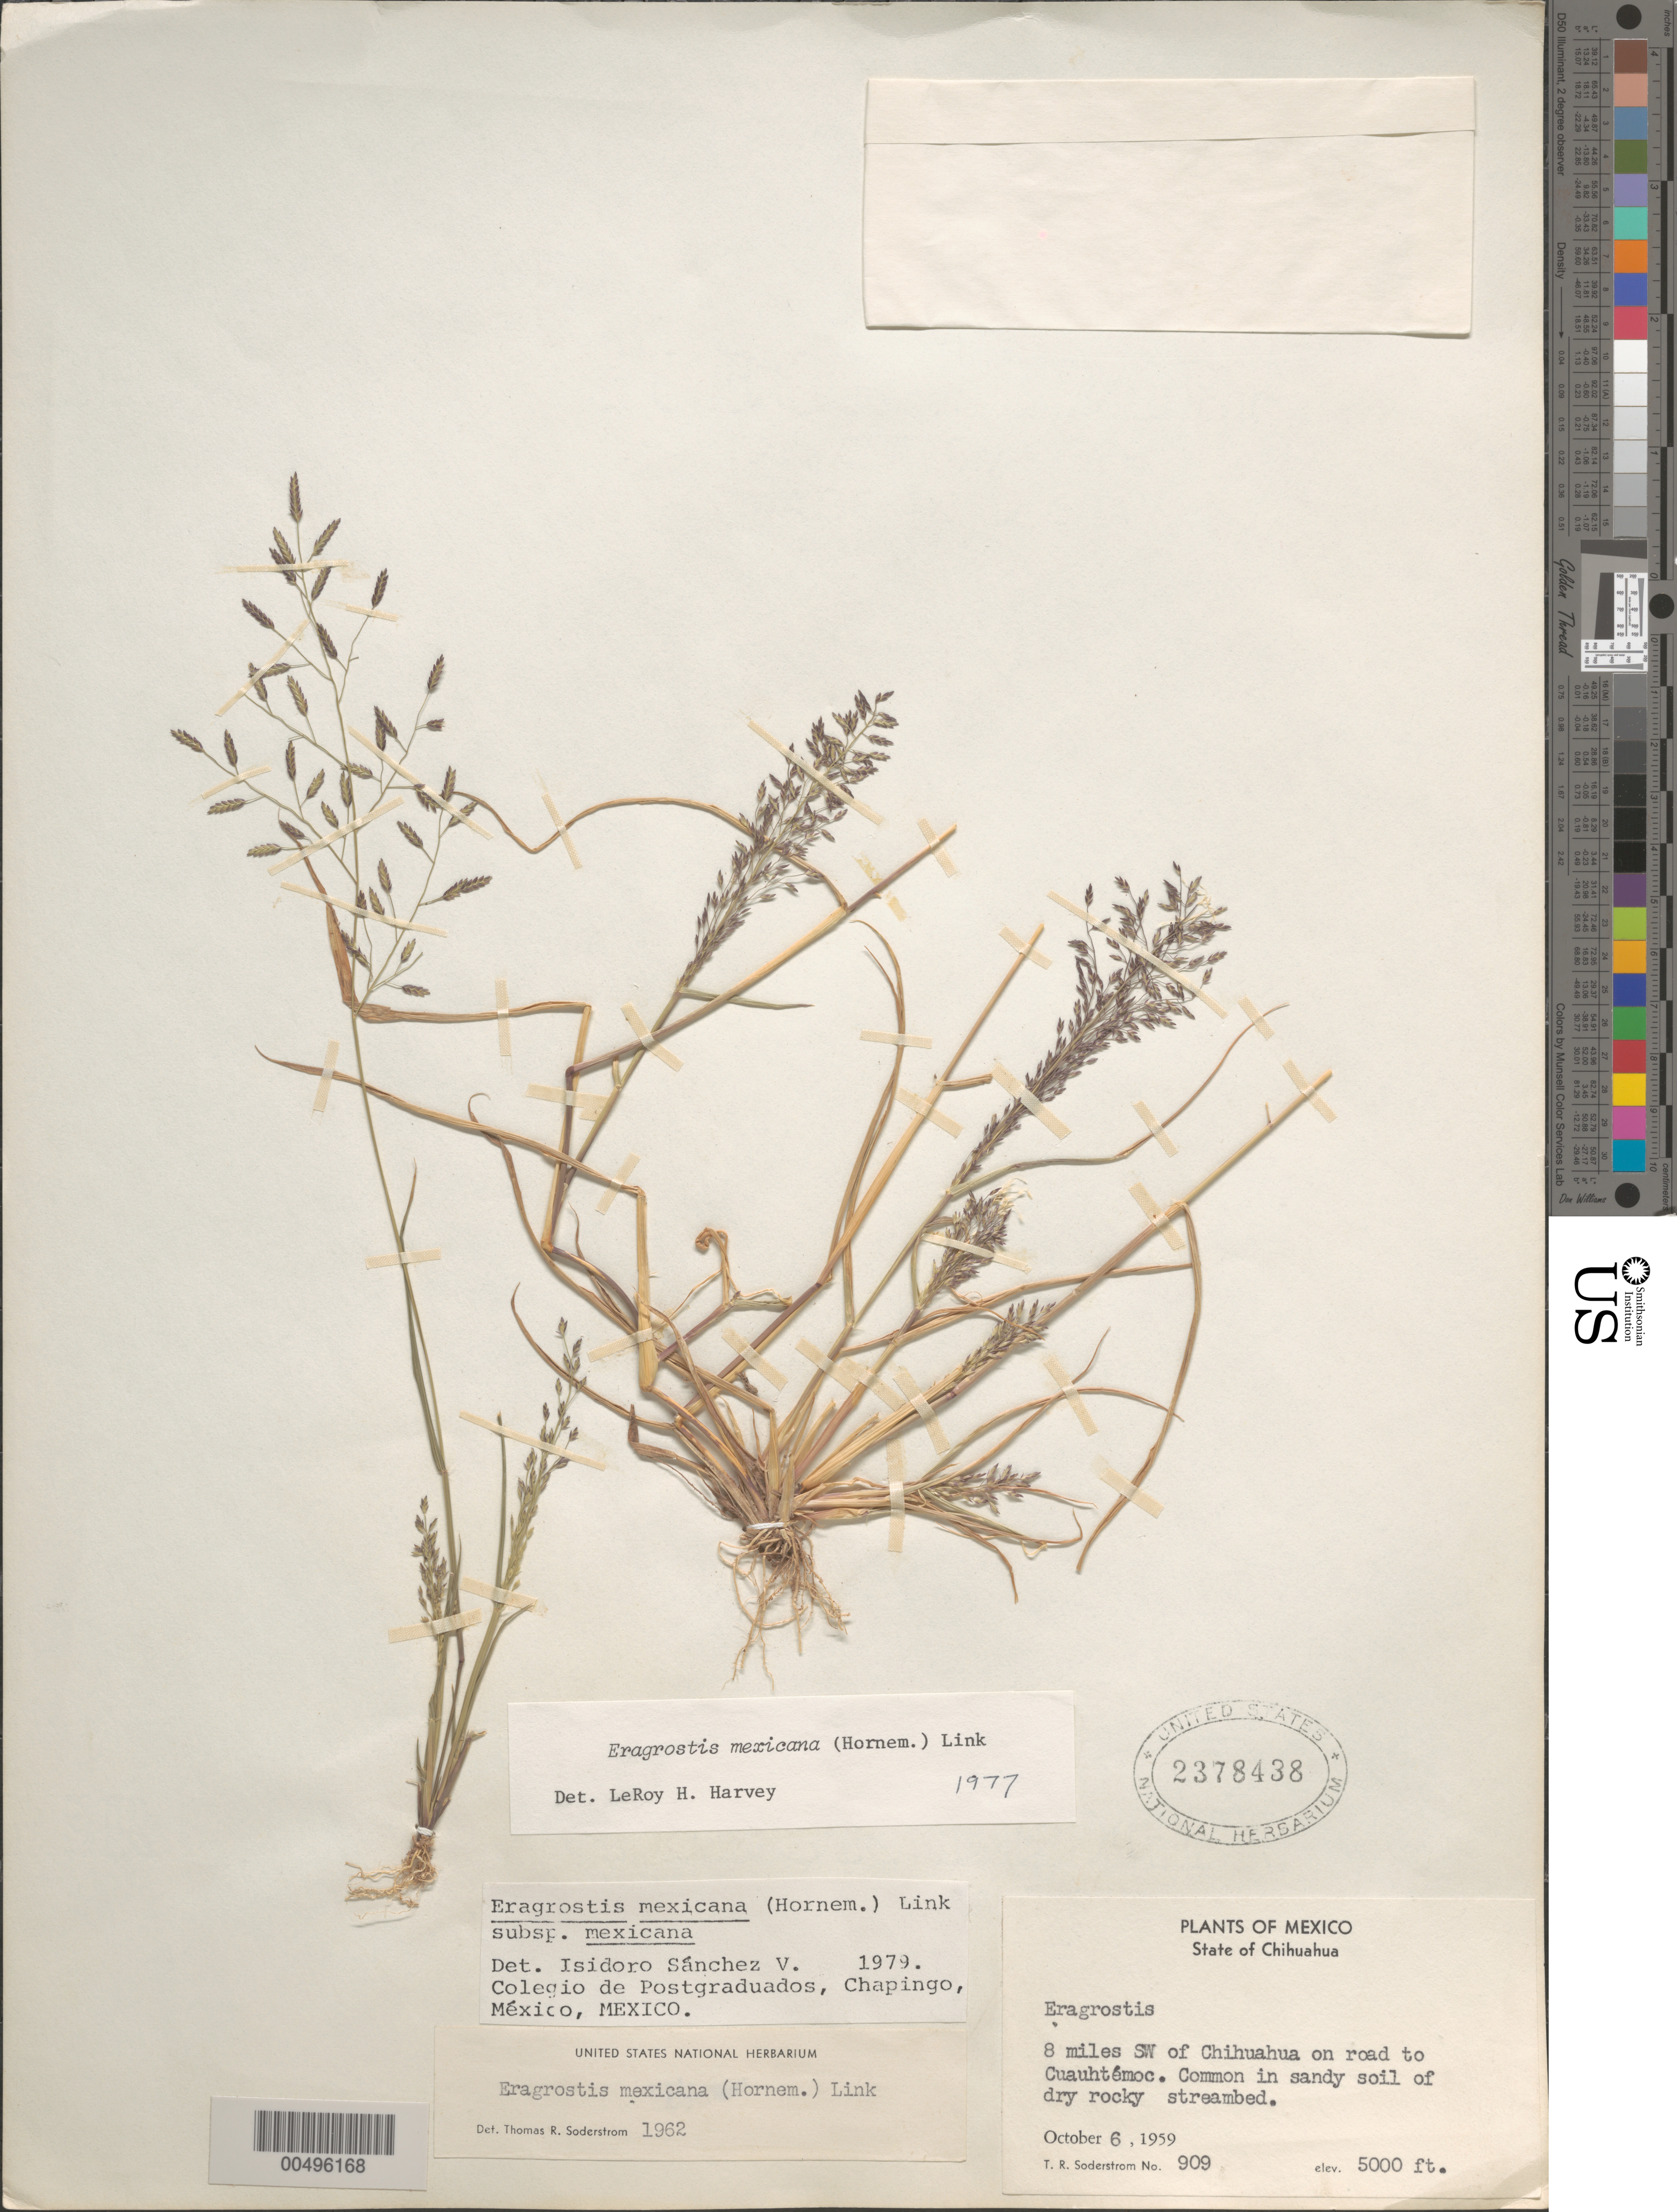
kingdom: Plantae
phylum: Tracheophyta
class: Liliopsida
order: Poales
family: Poaceae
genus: Eragrostis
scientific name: Eragrostis mexicana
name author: (Hornem.) Link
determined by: Sánchez Vega, I. M.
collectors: T. R. Soderstrom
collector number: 909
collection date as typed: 6 Oct 1959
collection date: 1959-10-06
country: Mexico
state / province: Chihuahua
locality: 8 mi SW of Chihuahua on road to Cuauhtèmoc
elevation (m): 1524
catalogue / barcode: US 2378438